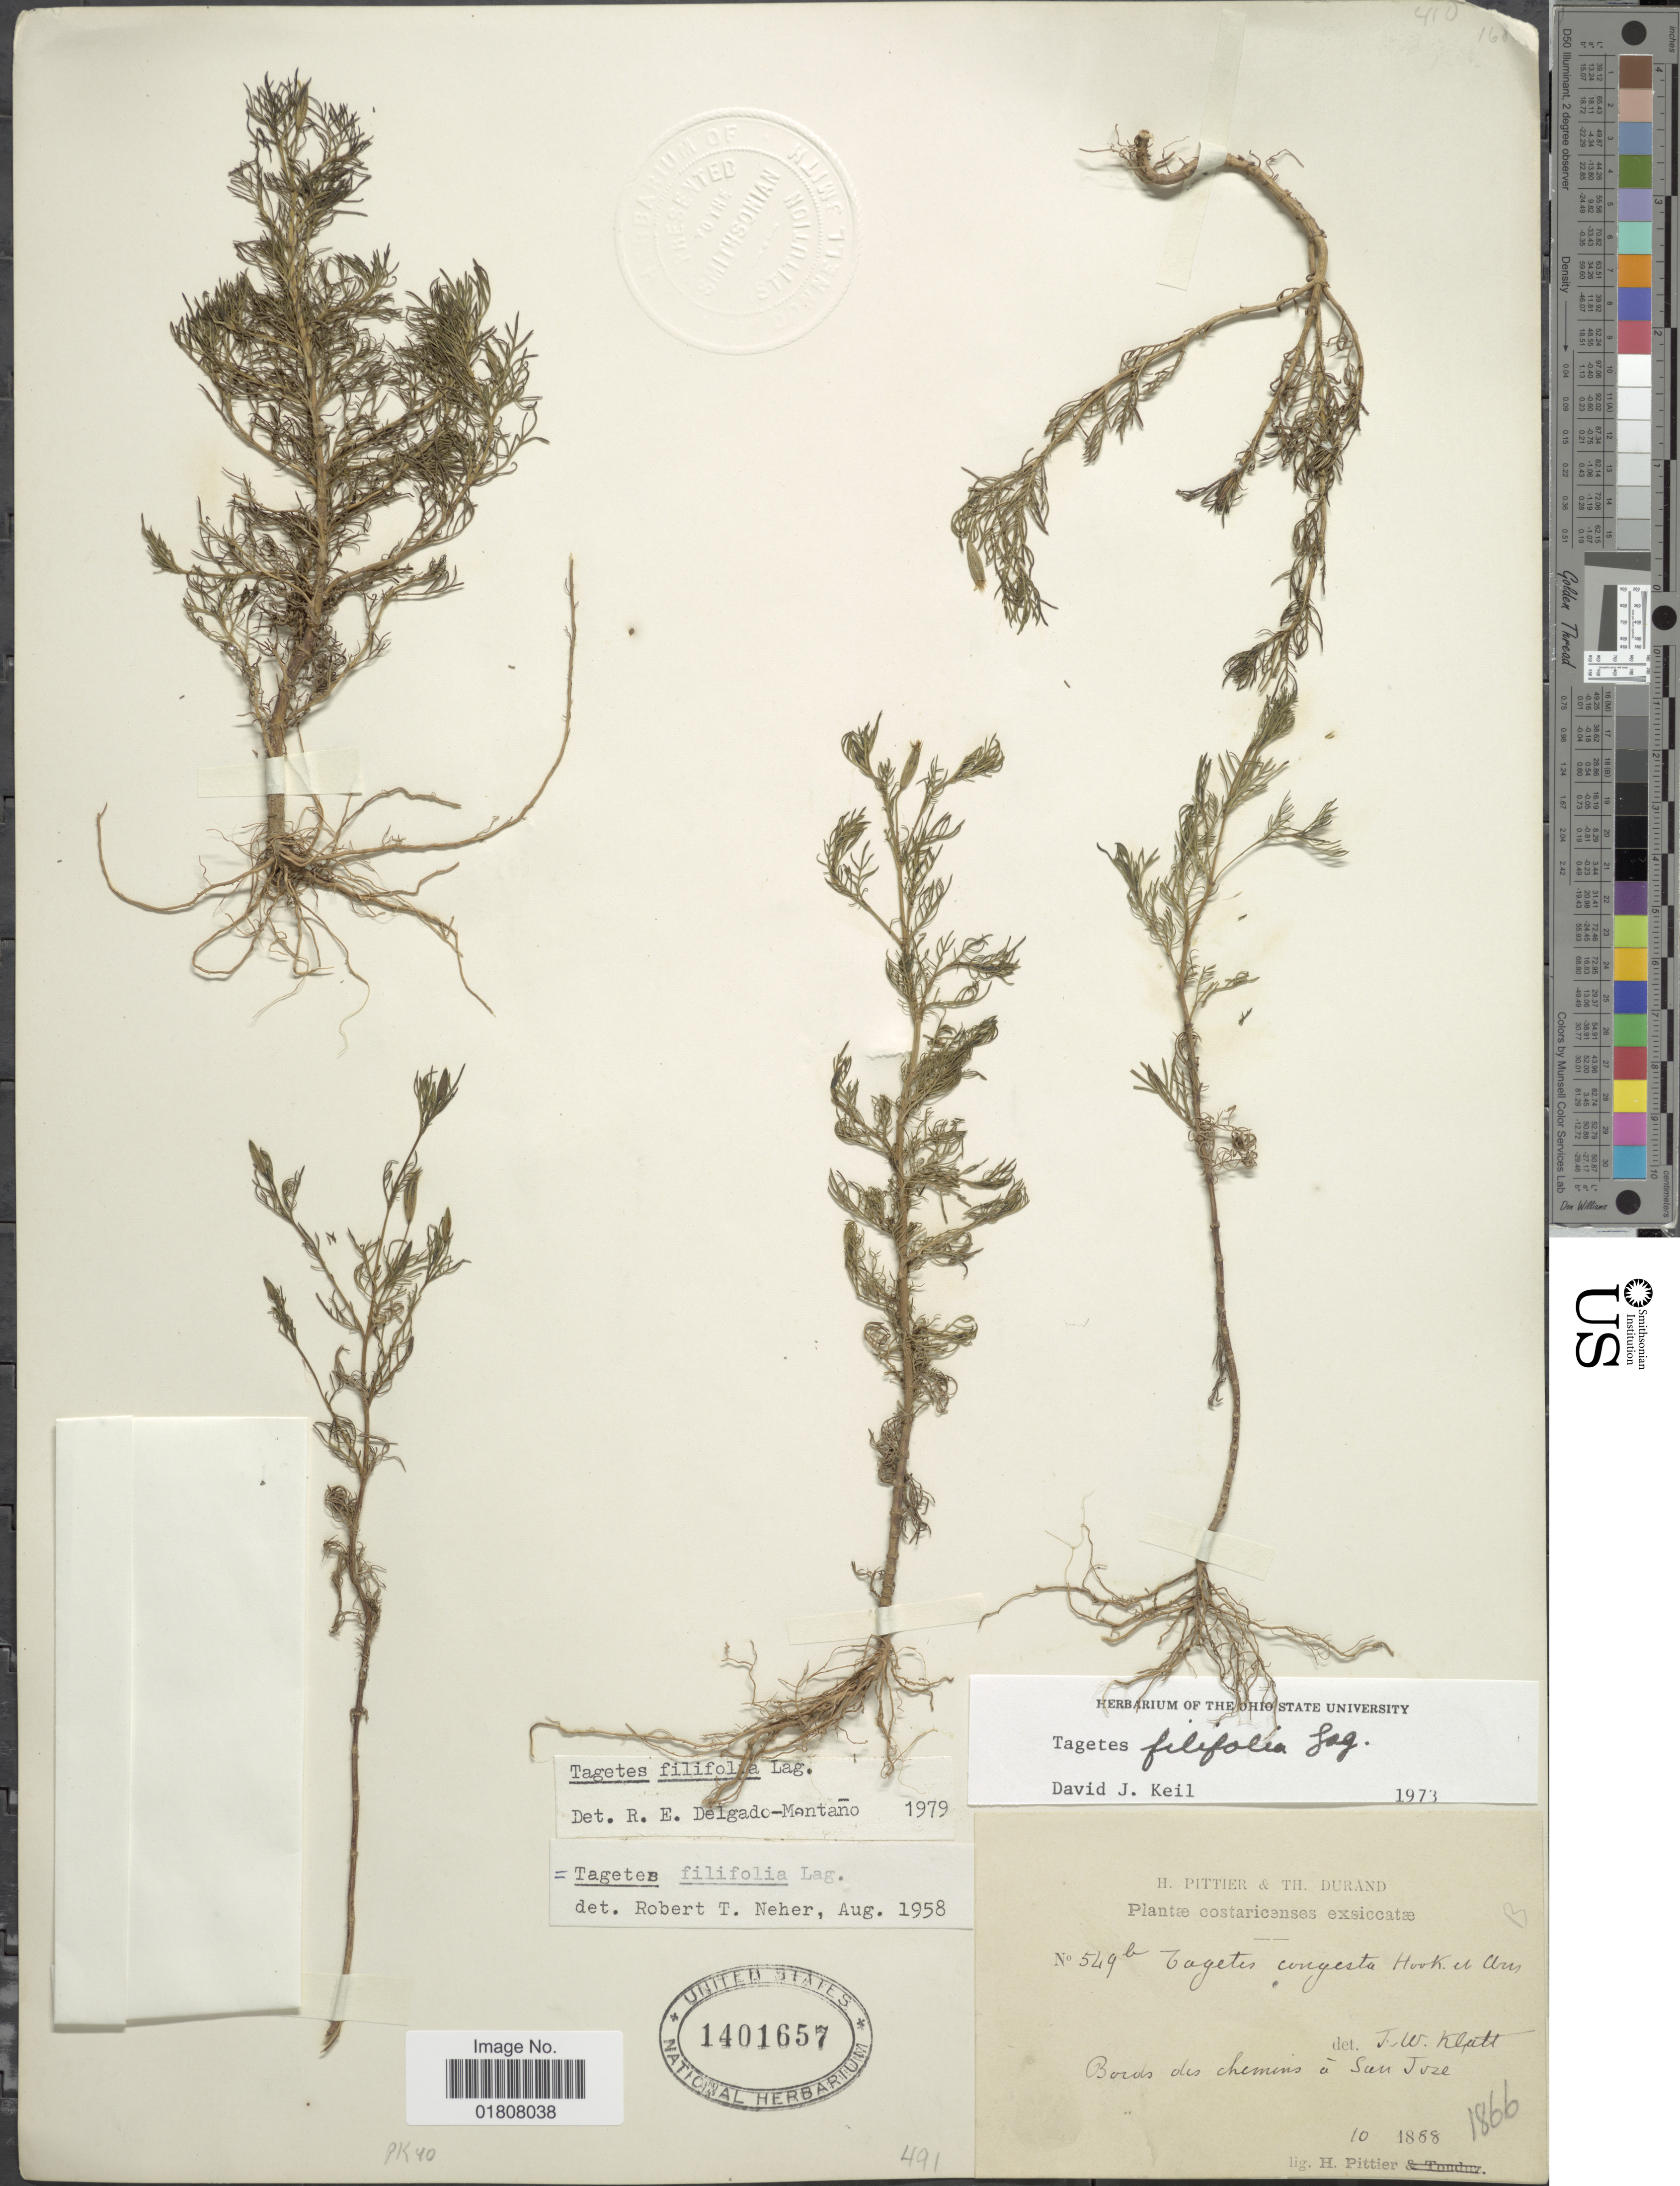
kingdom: Plantae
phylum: Tracheophyta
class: Magnoliopsida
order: Asterales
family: Asteraceae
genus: Tagetes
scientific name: Tagetes filifolia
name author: Lag.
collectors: H. F. Pittier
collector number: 549b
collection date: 1888-10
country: Costa Rica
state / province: San José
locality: Bords deschemins a San Jose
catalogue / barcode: US 1401657